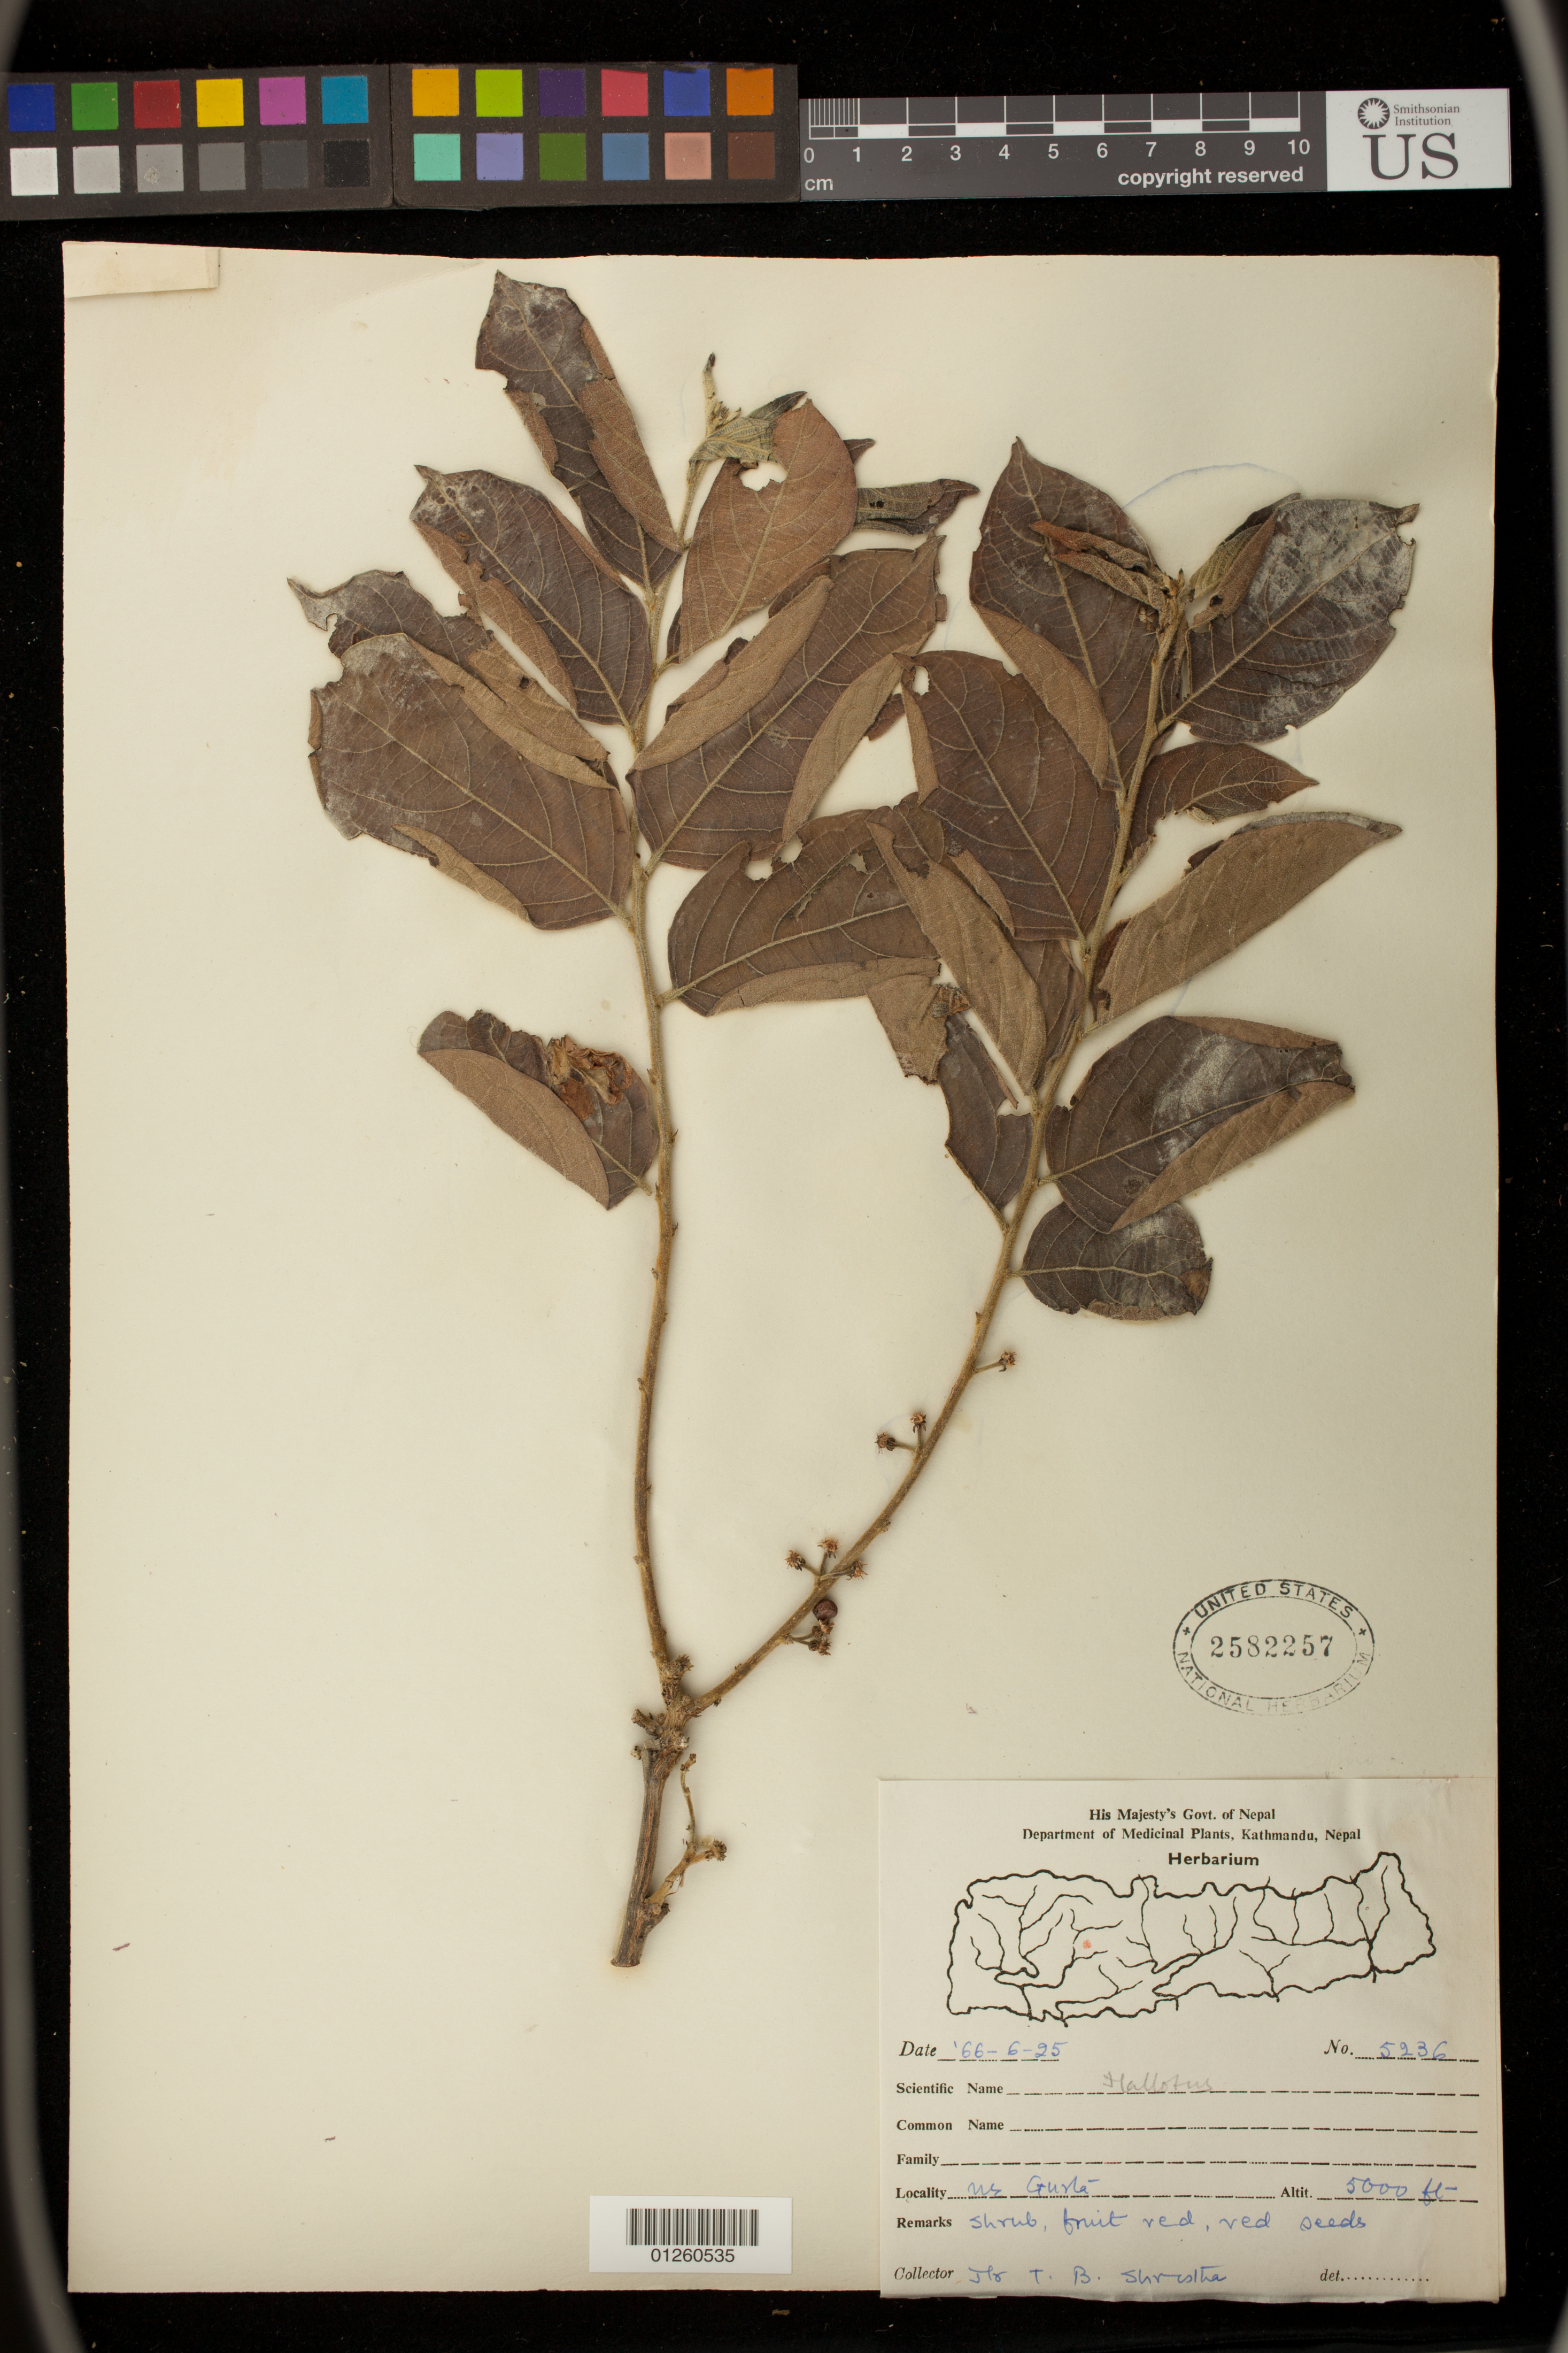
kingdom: Plantae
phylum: Tracheophyta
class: Magnoliopsida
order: Malpighiales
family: Euphorbiaceae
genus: Mallotus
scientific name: Mallotus sp.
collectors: T. Shristha & J. Shristha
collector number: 5236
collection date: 1966-06-25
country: Nepal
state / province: Mid Western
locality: NE Gunta, Rapti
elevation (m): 1524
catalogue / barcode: US 2582257